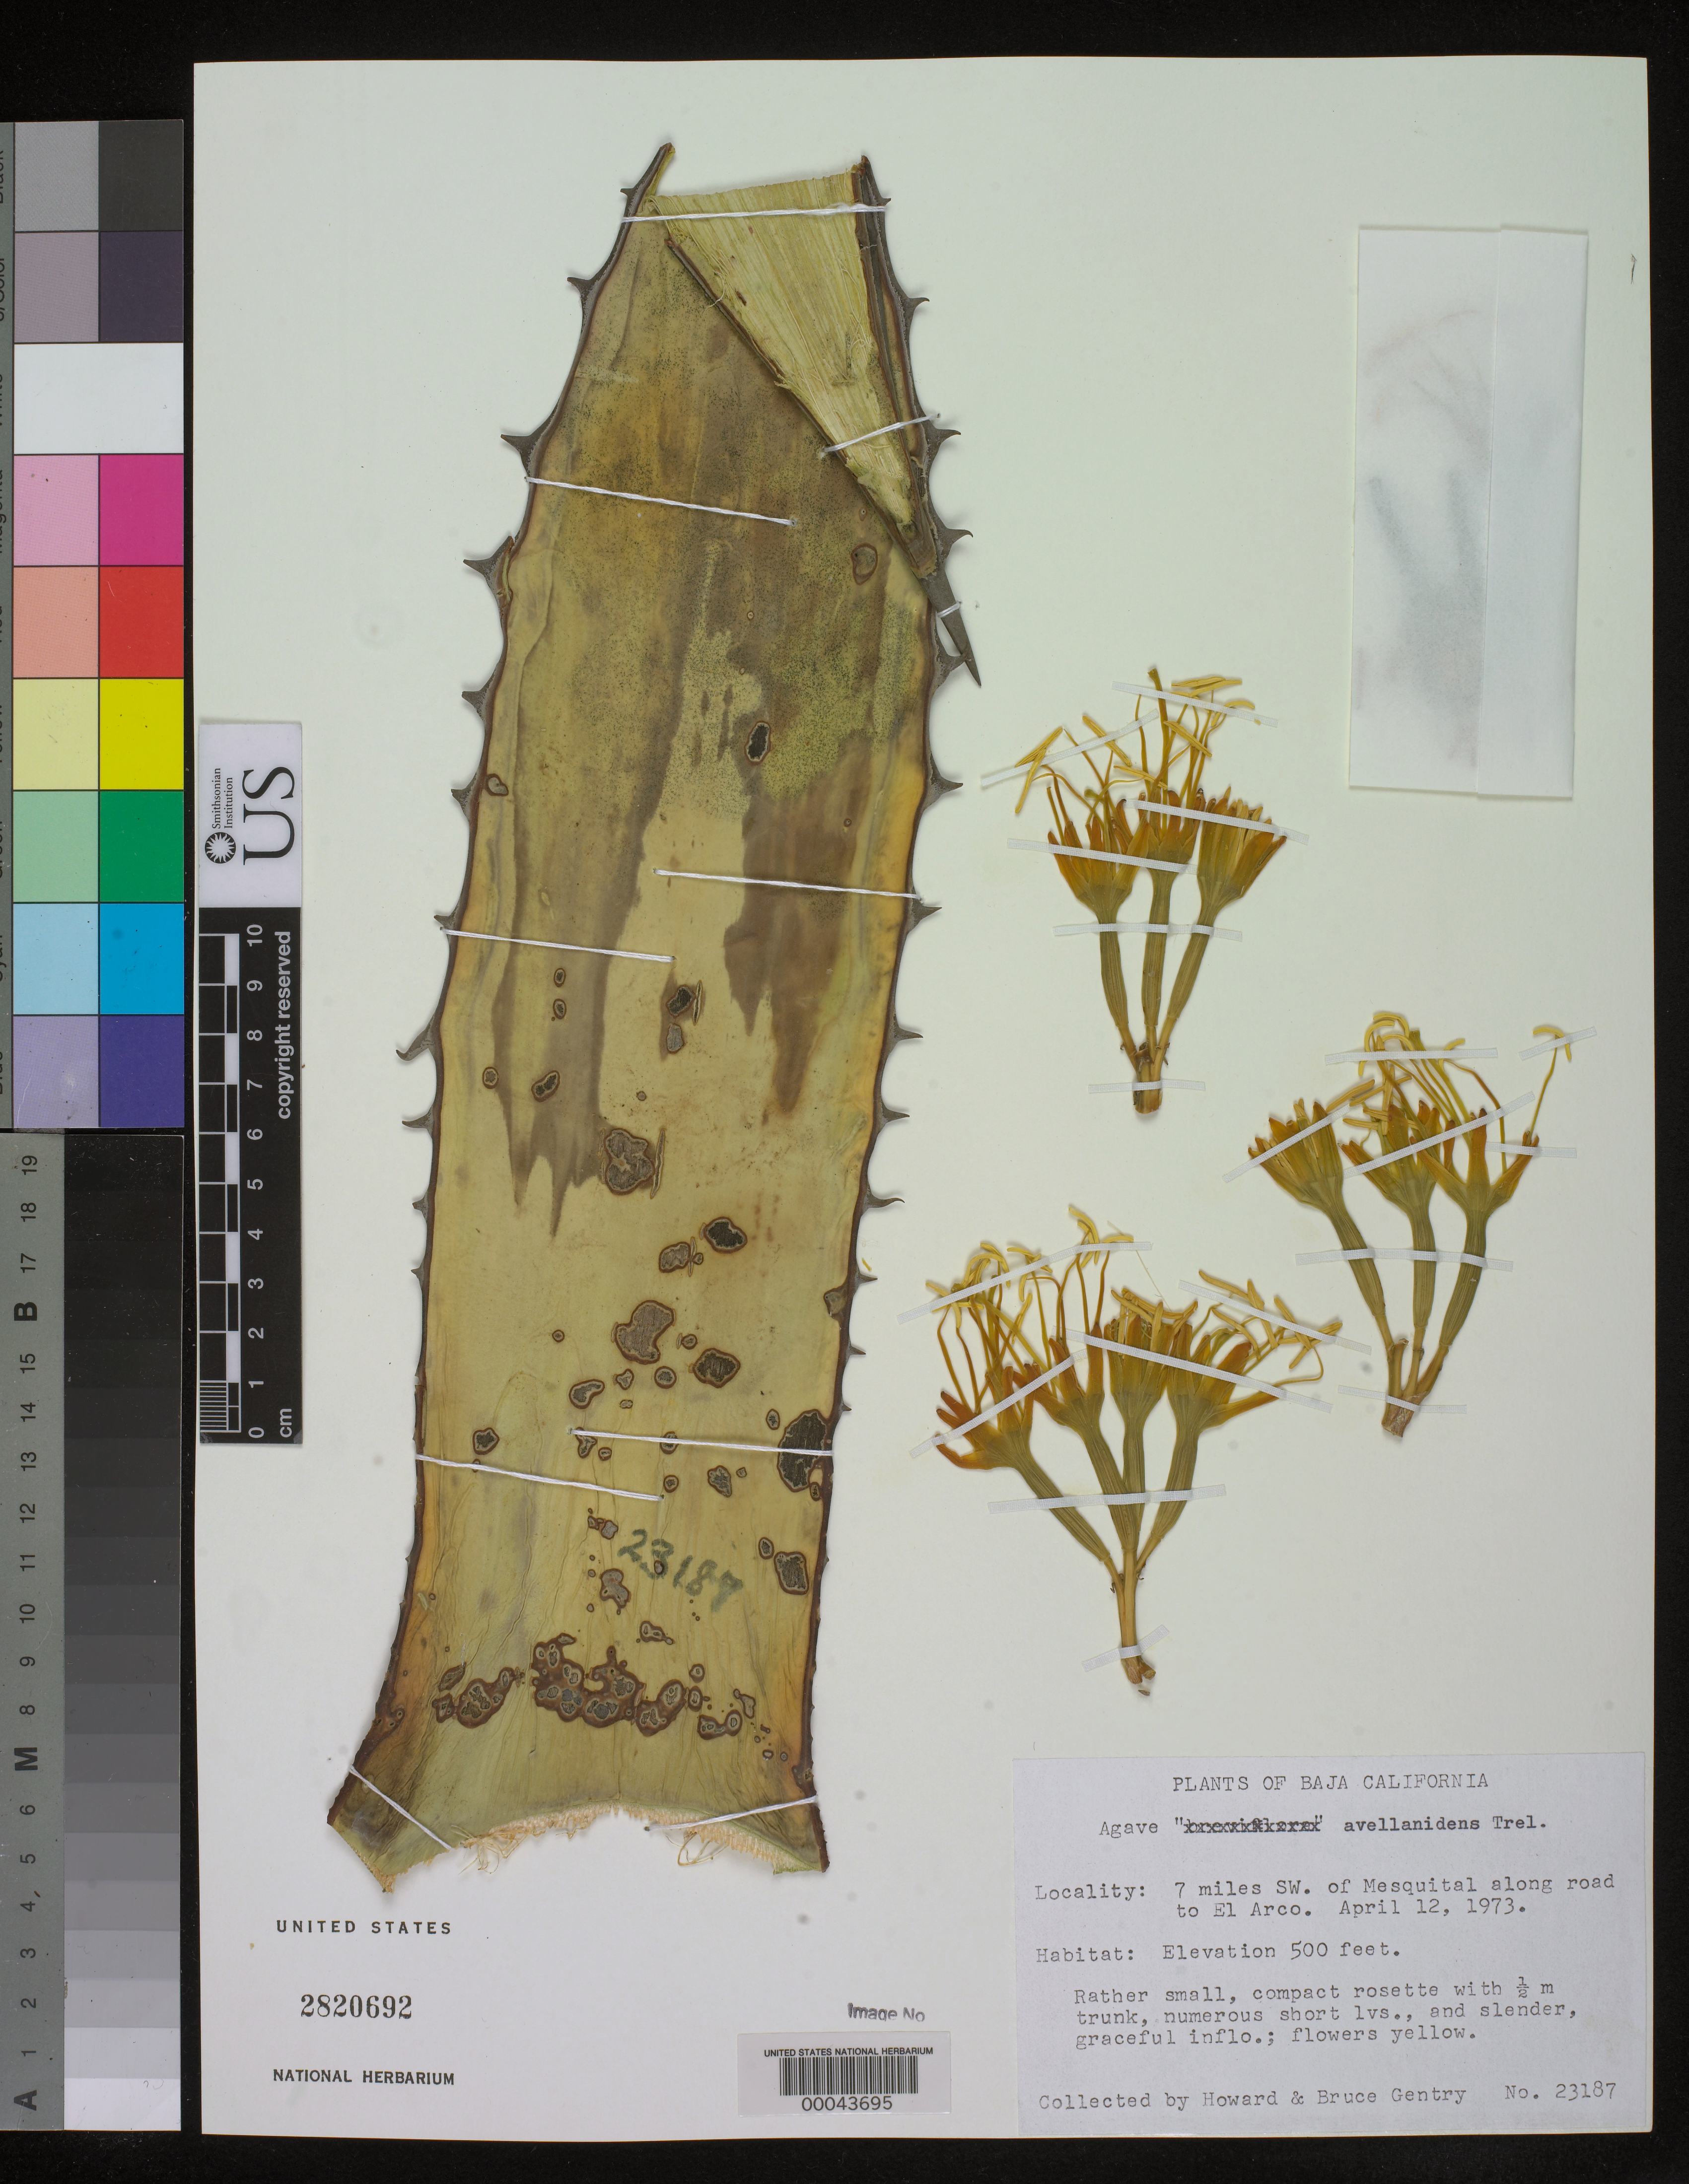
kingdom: Plantae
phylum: Tracheophyta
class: Liliopsida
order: Asparagales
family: Asparagaceae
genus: Agave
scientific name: Agave avellanidens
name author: Trel.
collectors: H. S. Gentry & B. Gentry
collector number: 23187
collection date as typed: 12 Apr 1973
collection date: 1973-04-12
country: Mexico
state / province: Baja California Norte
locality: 7 mi SW of Mesquital along road to El Arco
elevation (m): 152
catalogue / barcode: US 2820692